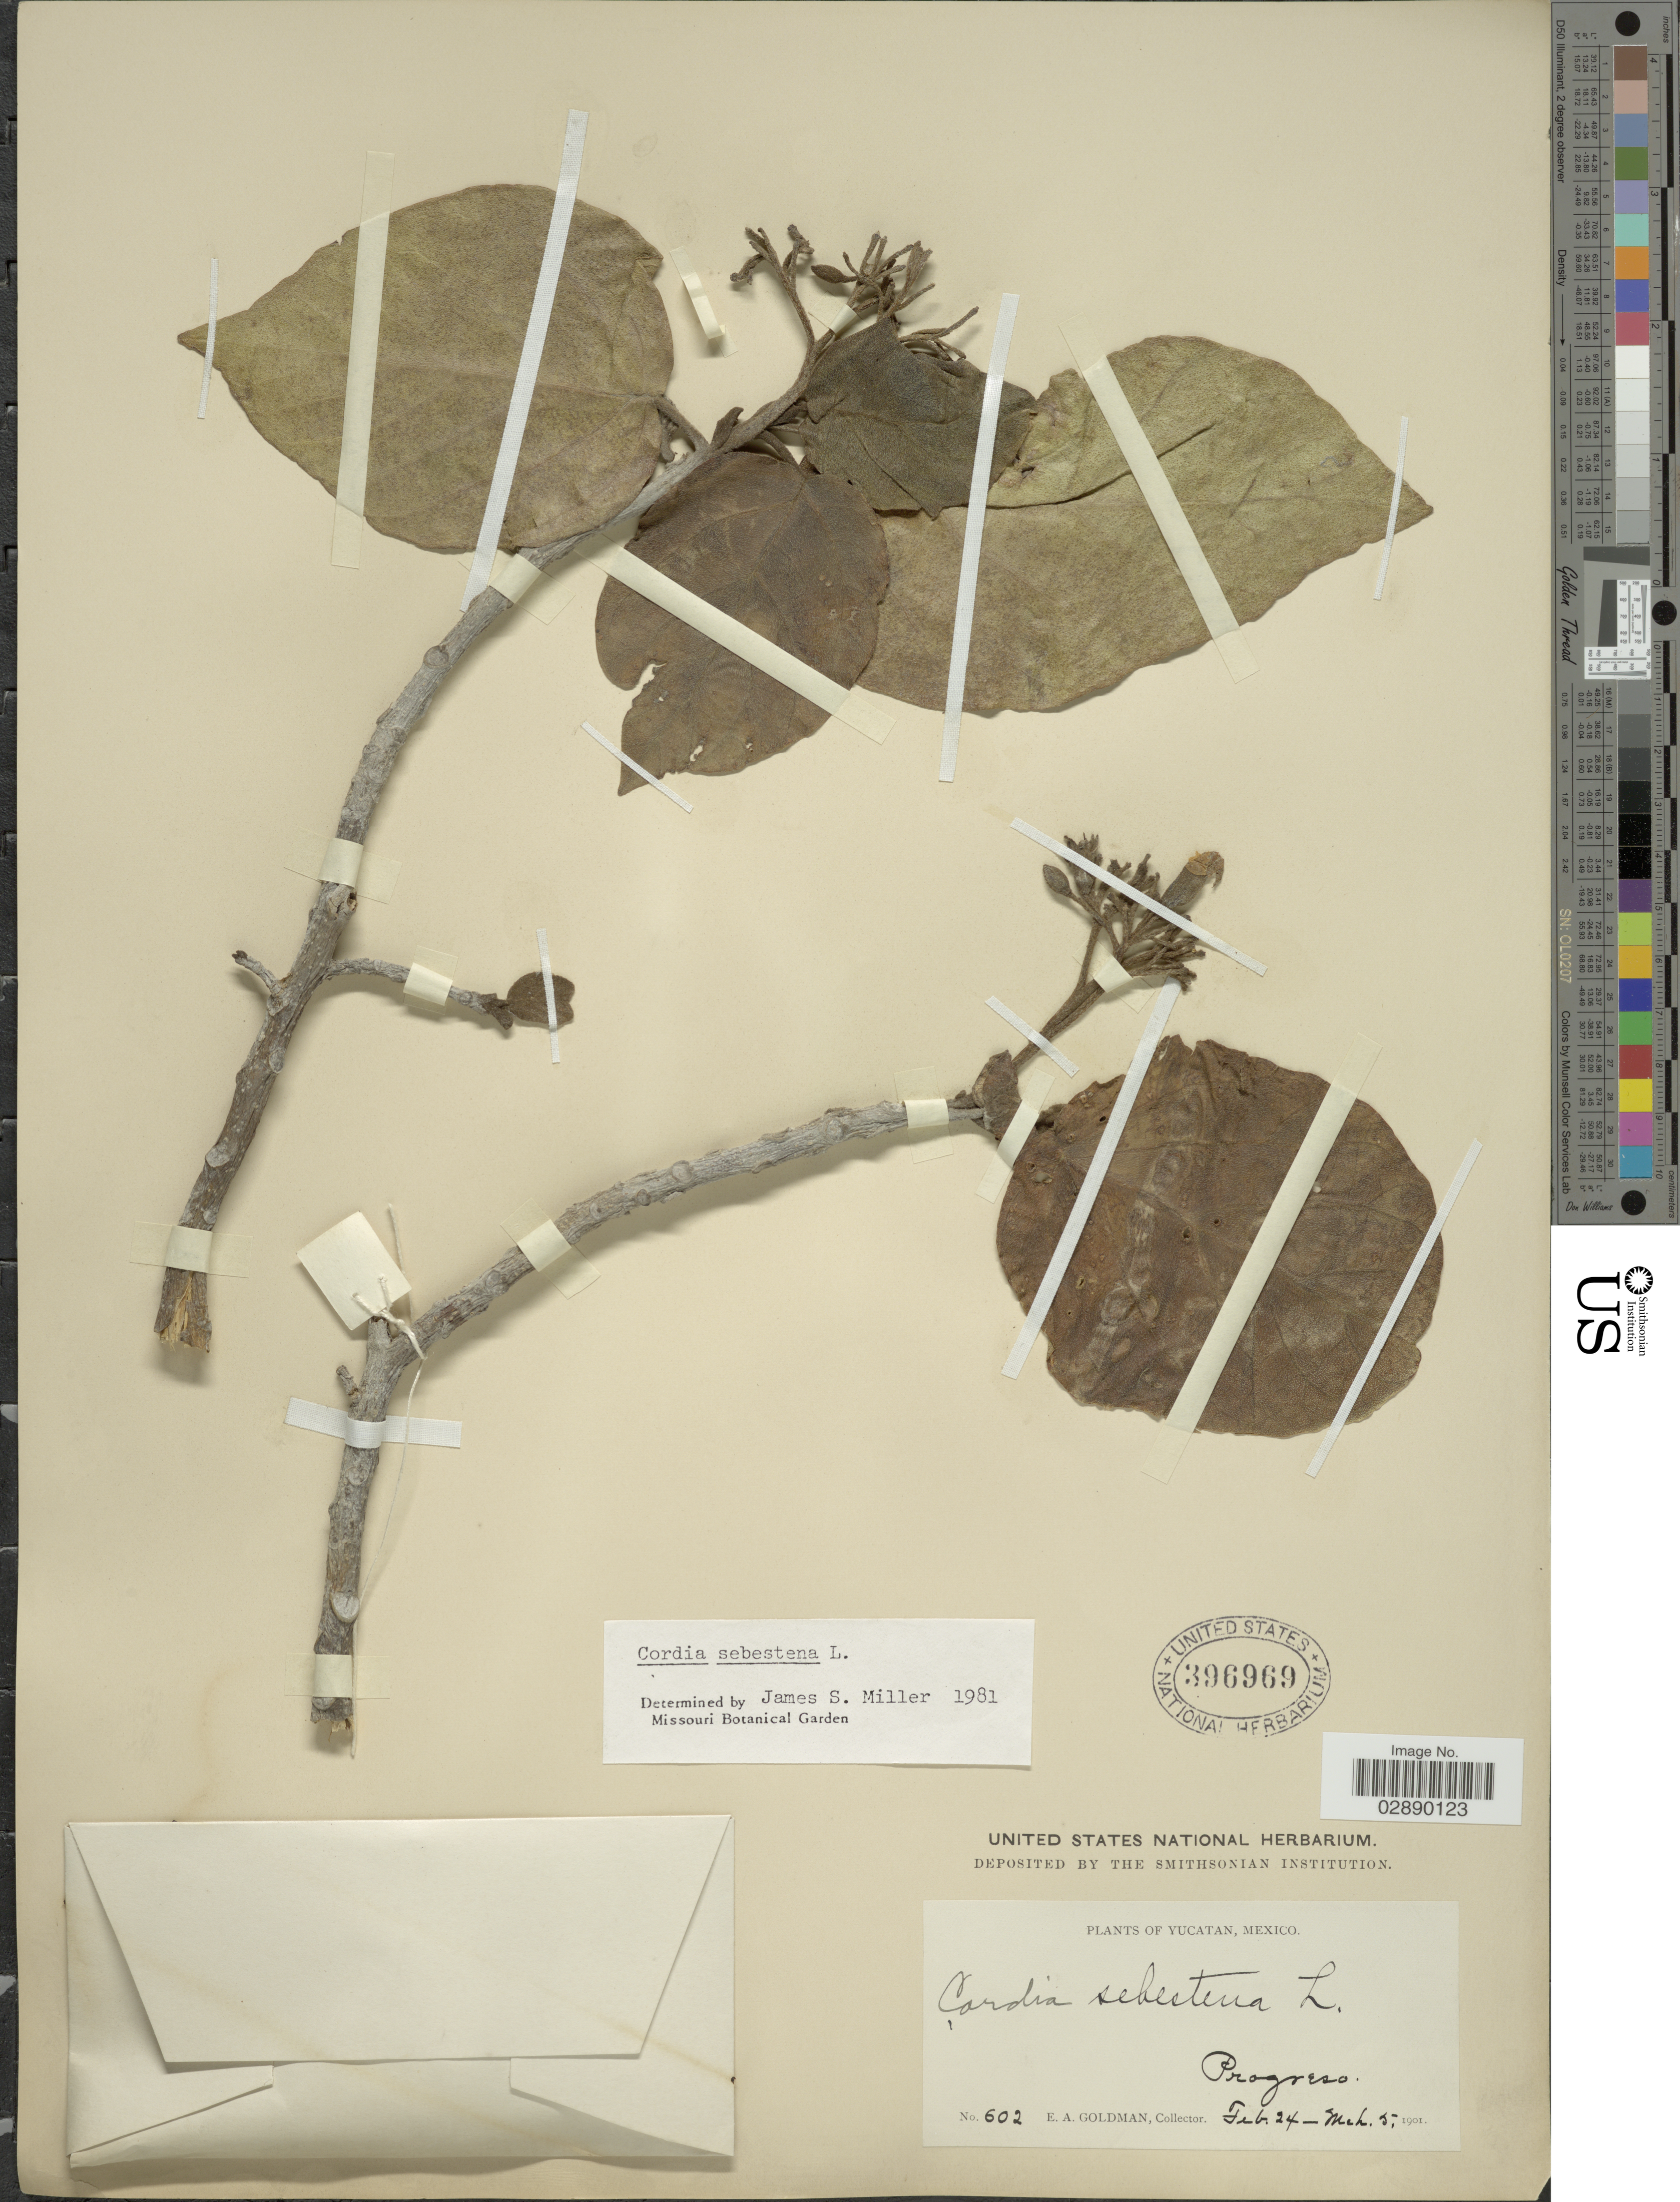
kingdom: Plantae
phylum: Tracheophyta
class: Magnoliopsida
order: Boraginales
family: Cordiaceae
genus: Cordia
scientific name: Cordia sebestena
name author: L.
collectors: E. A. Goldman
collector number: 602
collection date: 1901-02-24/1901-03-05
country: Mexico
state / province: Yucatán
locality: Progreso.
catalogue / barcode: US 396969